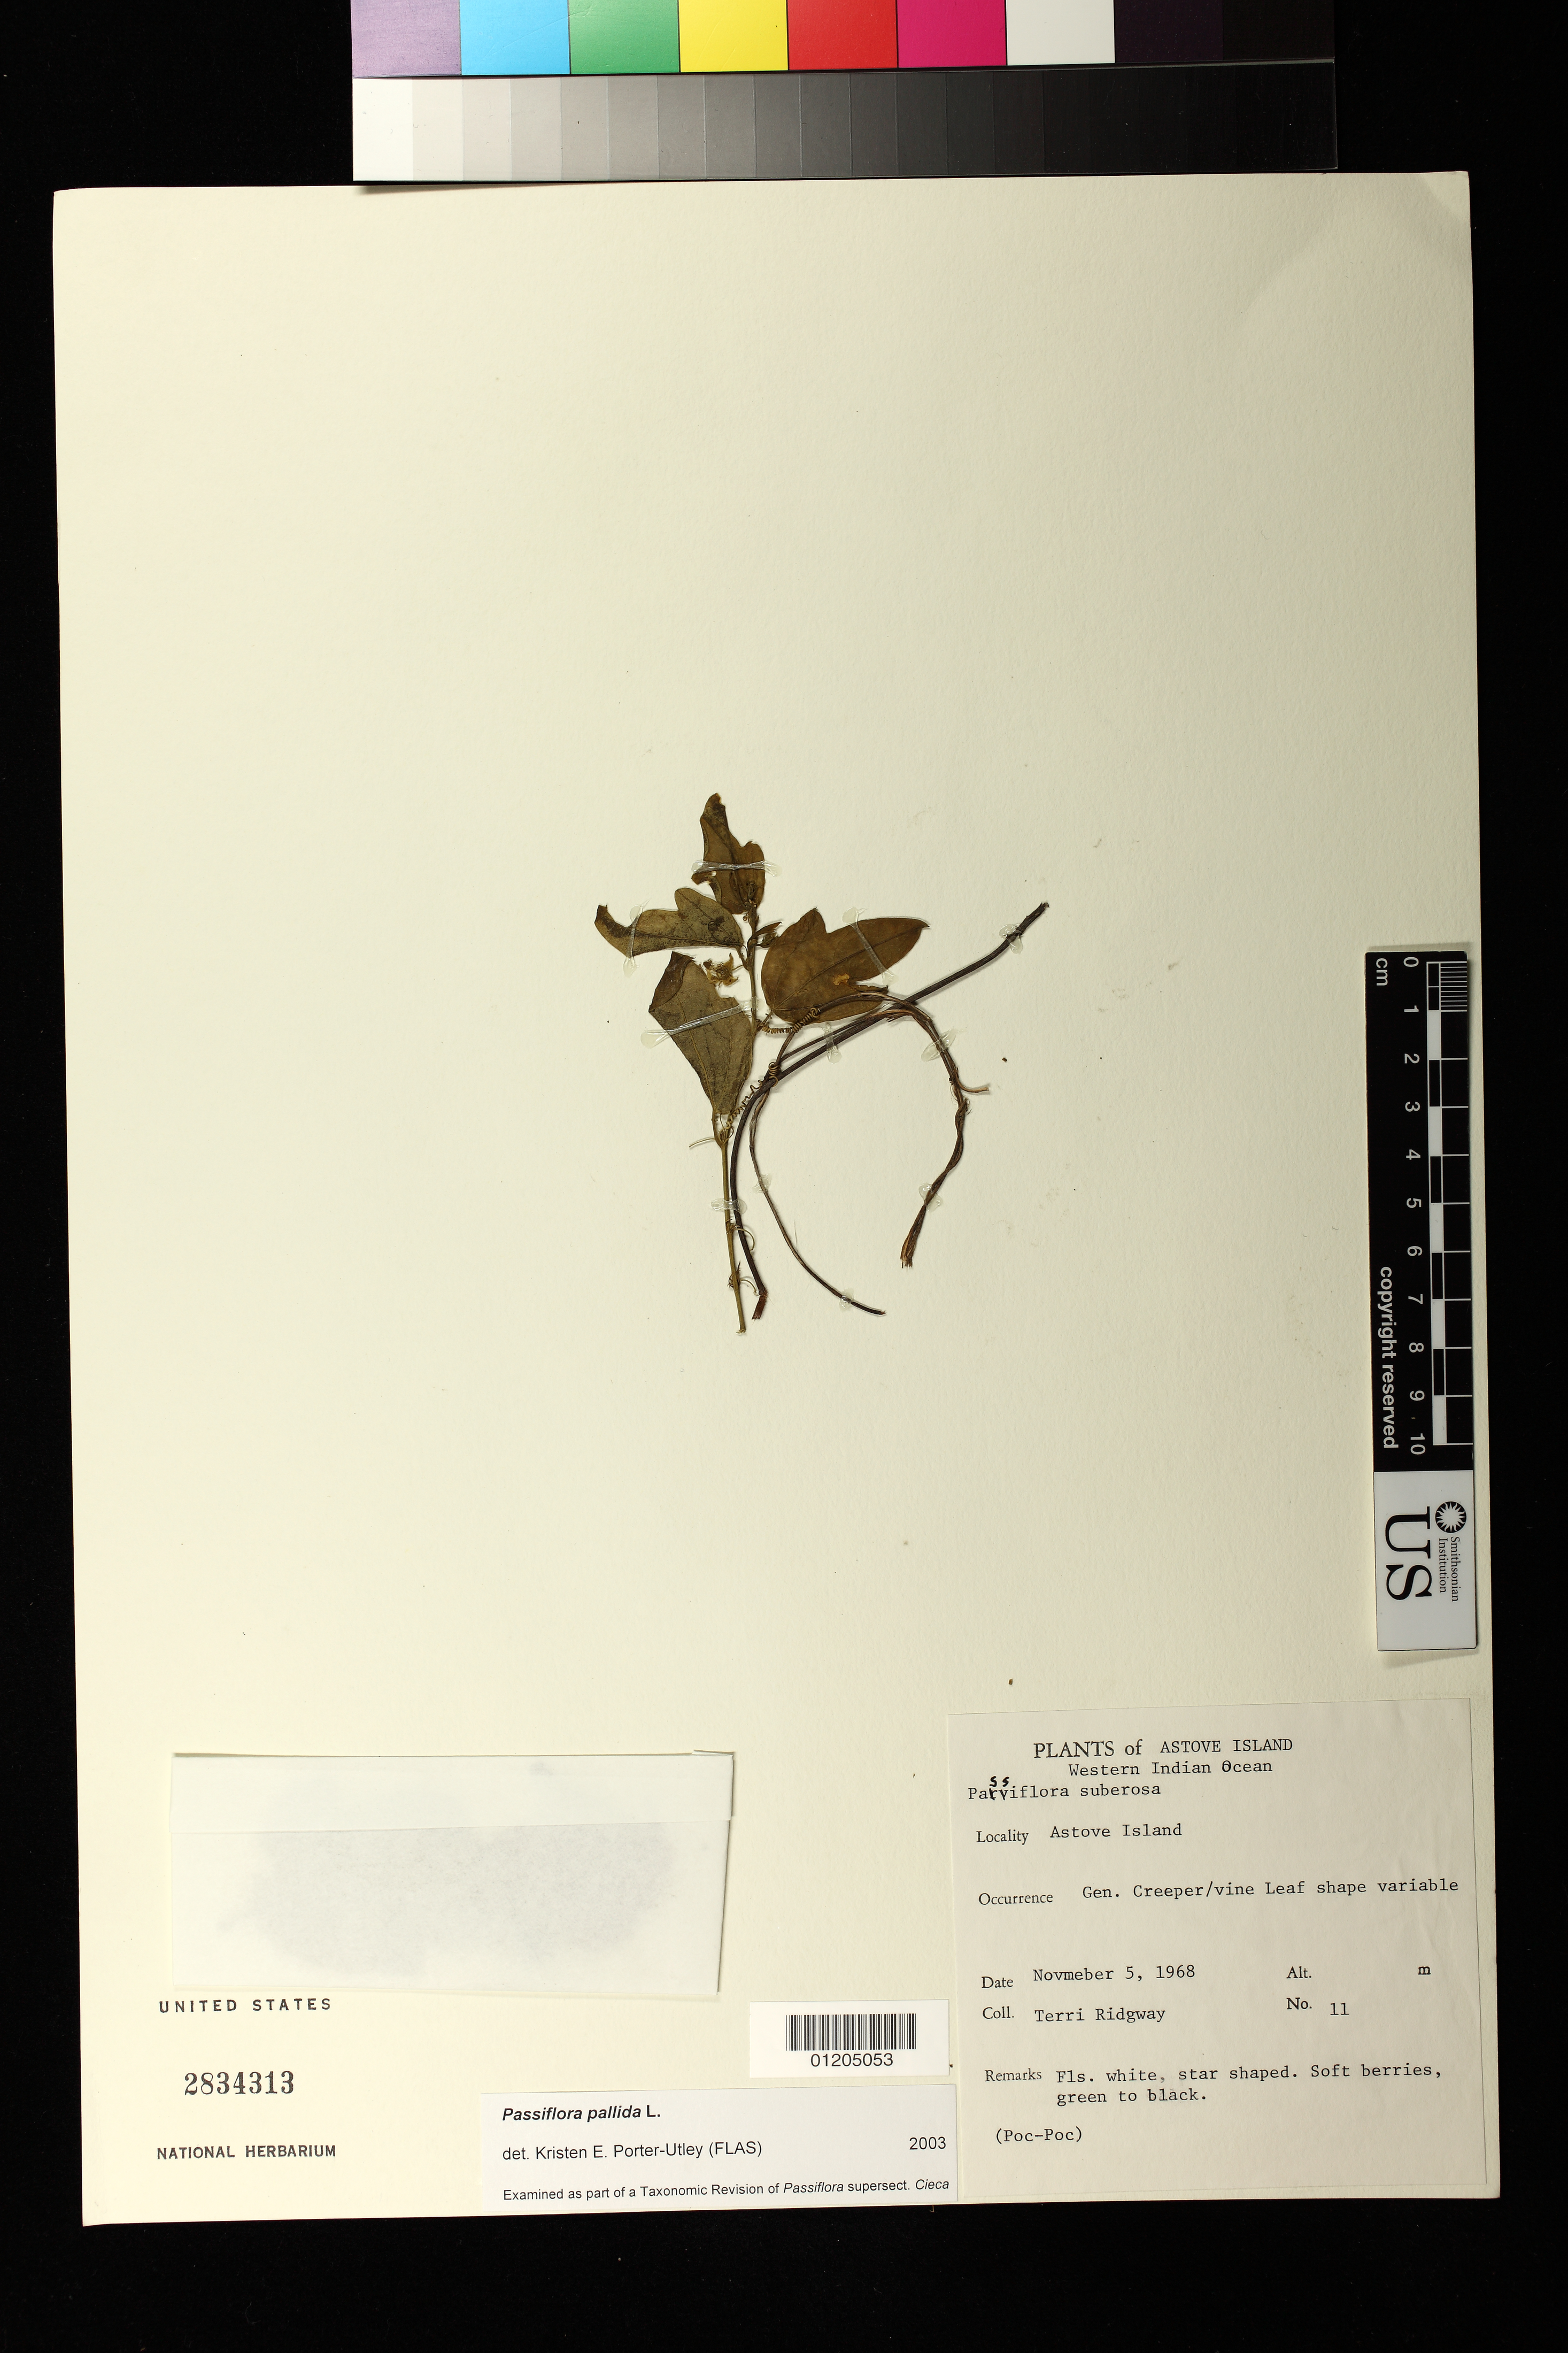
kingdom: Plantae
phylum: Tracheophyta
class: Magnoliopsida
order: Malpighiales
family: Passifloraceae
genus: Passiflora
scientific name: Passiflora pallida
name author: L.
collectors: T. Ridgway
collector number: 11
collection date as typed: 11/5/1968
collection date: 1968-11-05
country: Seychelles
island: Astove Atoll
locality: Astove Island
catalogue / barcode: US 2834313